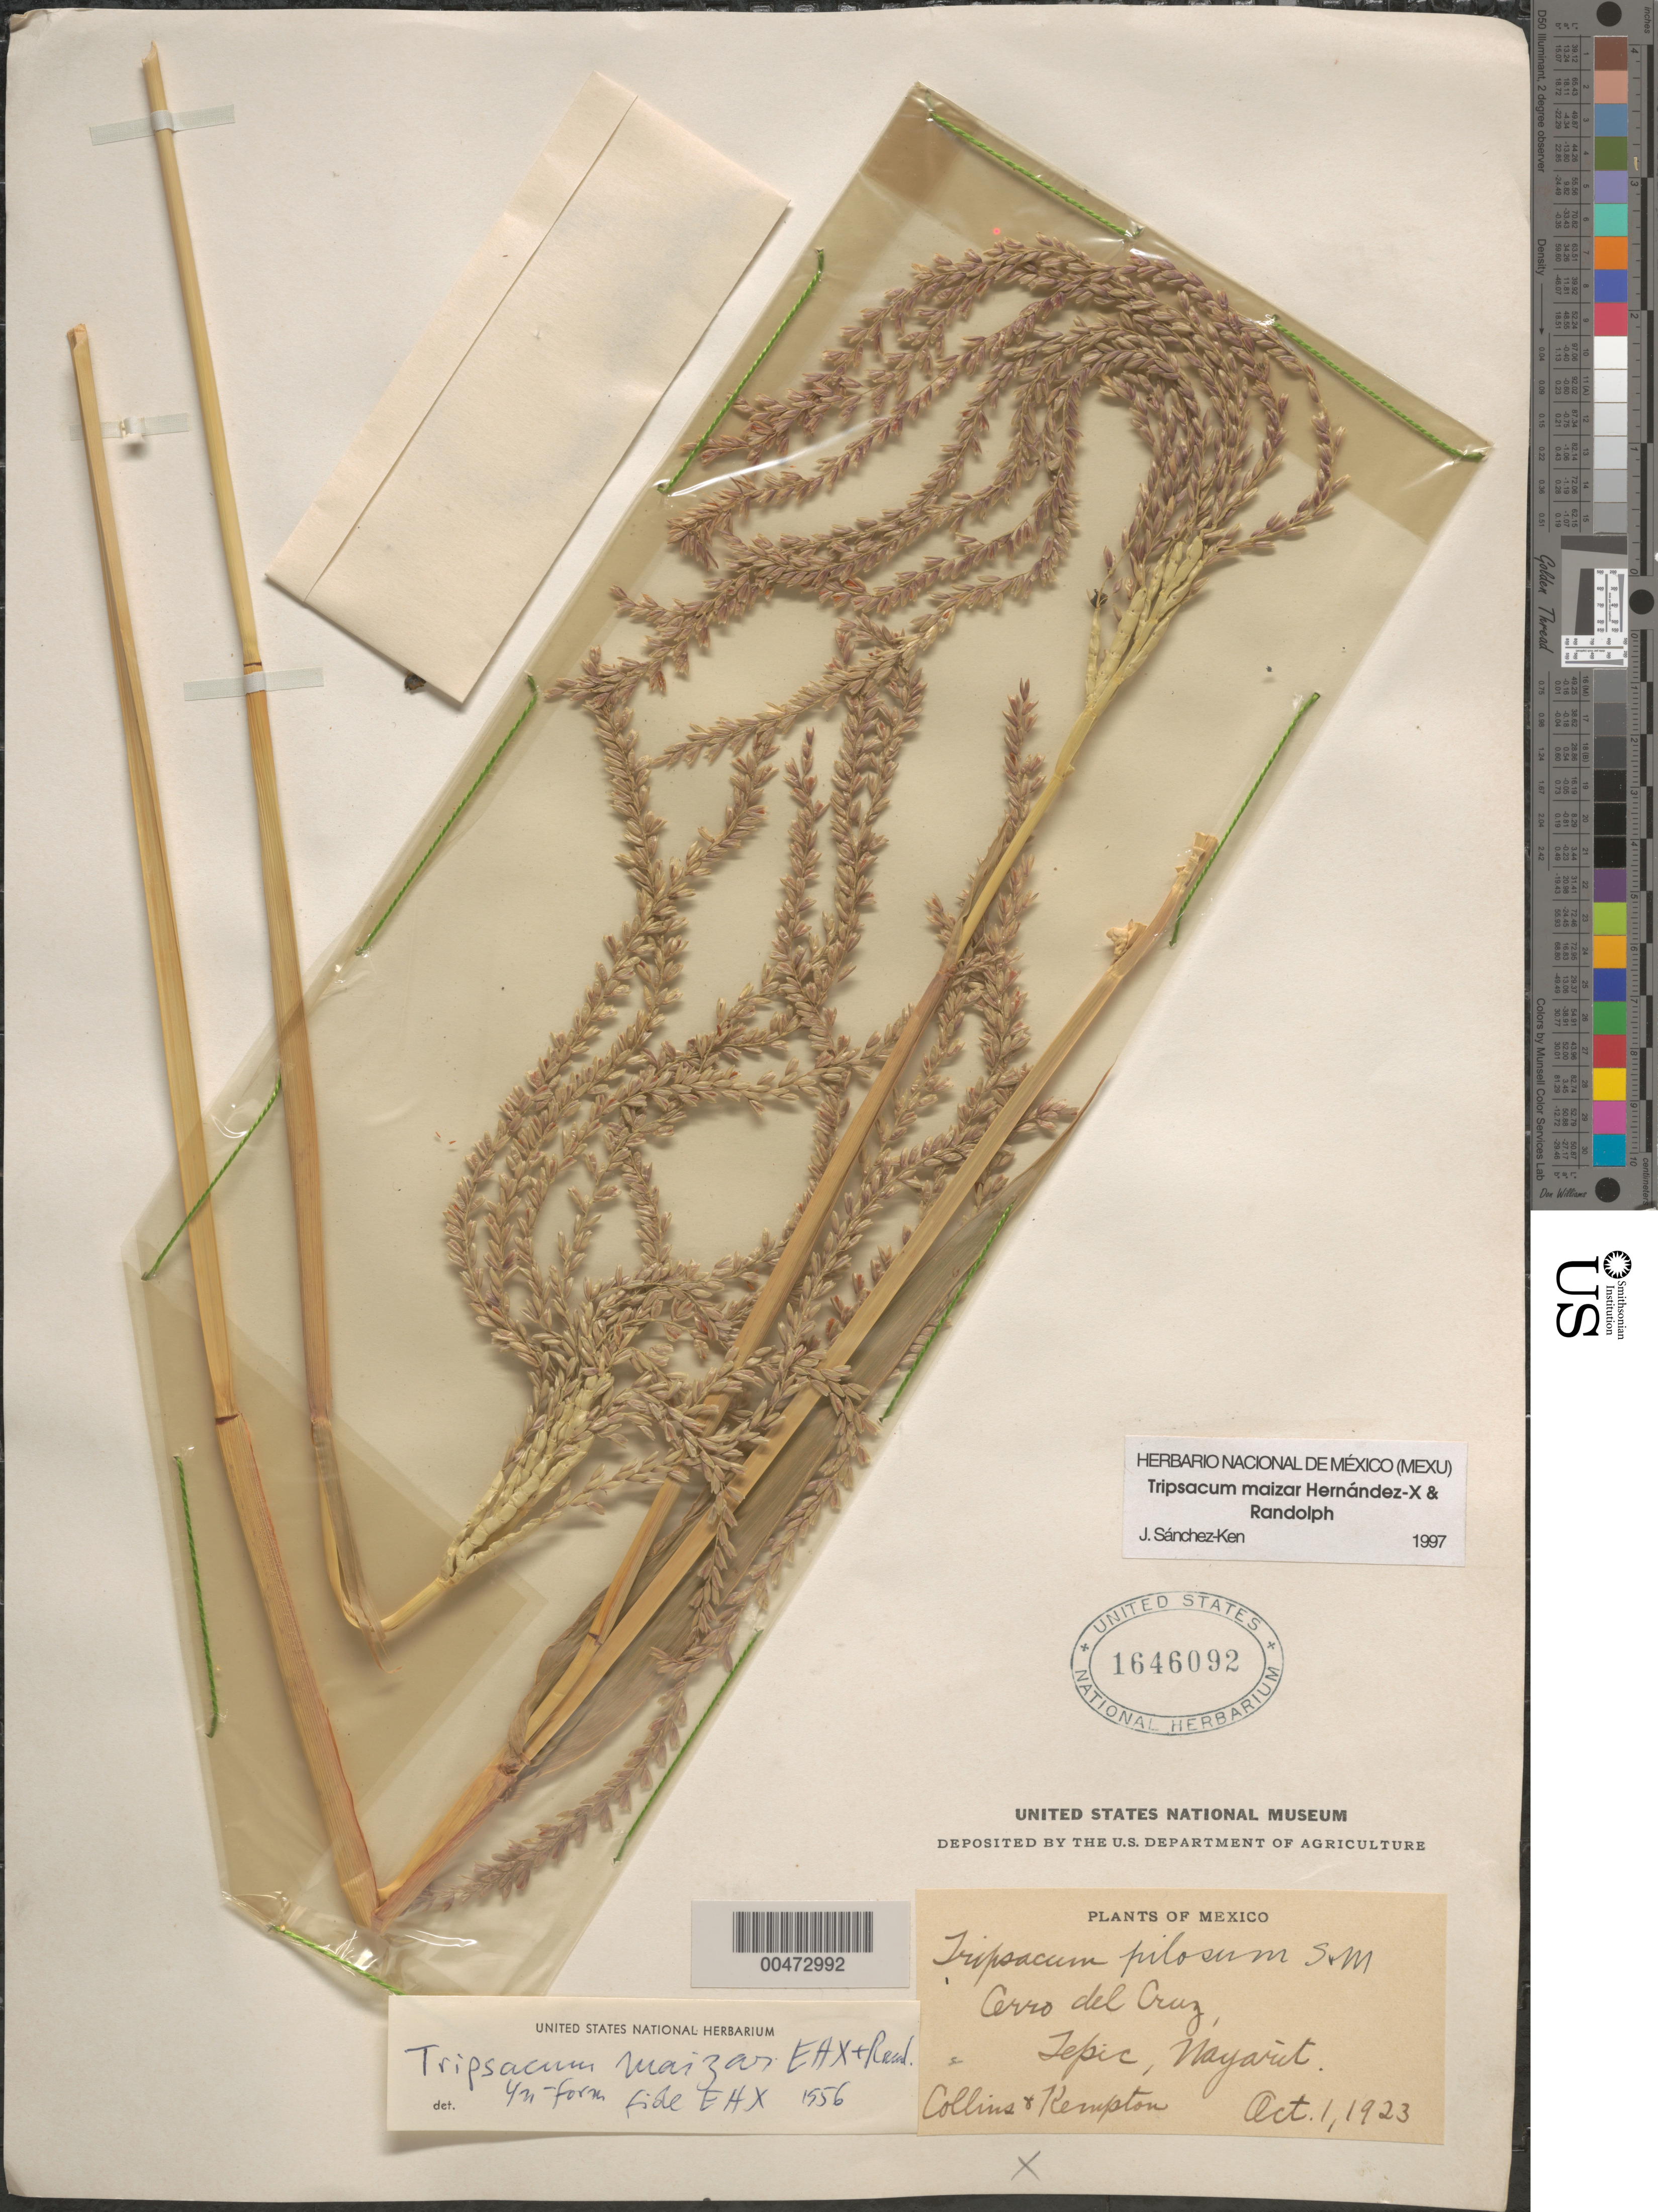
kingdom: Plantae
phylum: Tracheophyta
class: Liliopsida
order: Poales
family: Poaceae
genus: Tripsacum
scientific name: Tripsacum maizar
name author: Hern.-Xol. & Randolph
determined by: Hernández-Xolocotzi, E. I.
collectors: -. Collins & -. Kempton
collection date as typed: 1 Oct 1923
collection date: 1923-10-01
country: Mexico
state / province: Nayarit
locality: Cerro del Cruz, Tepic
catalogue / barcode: US 1646092